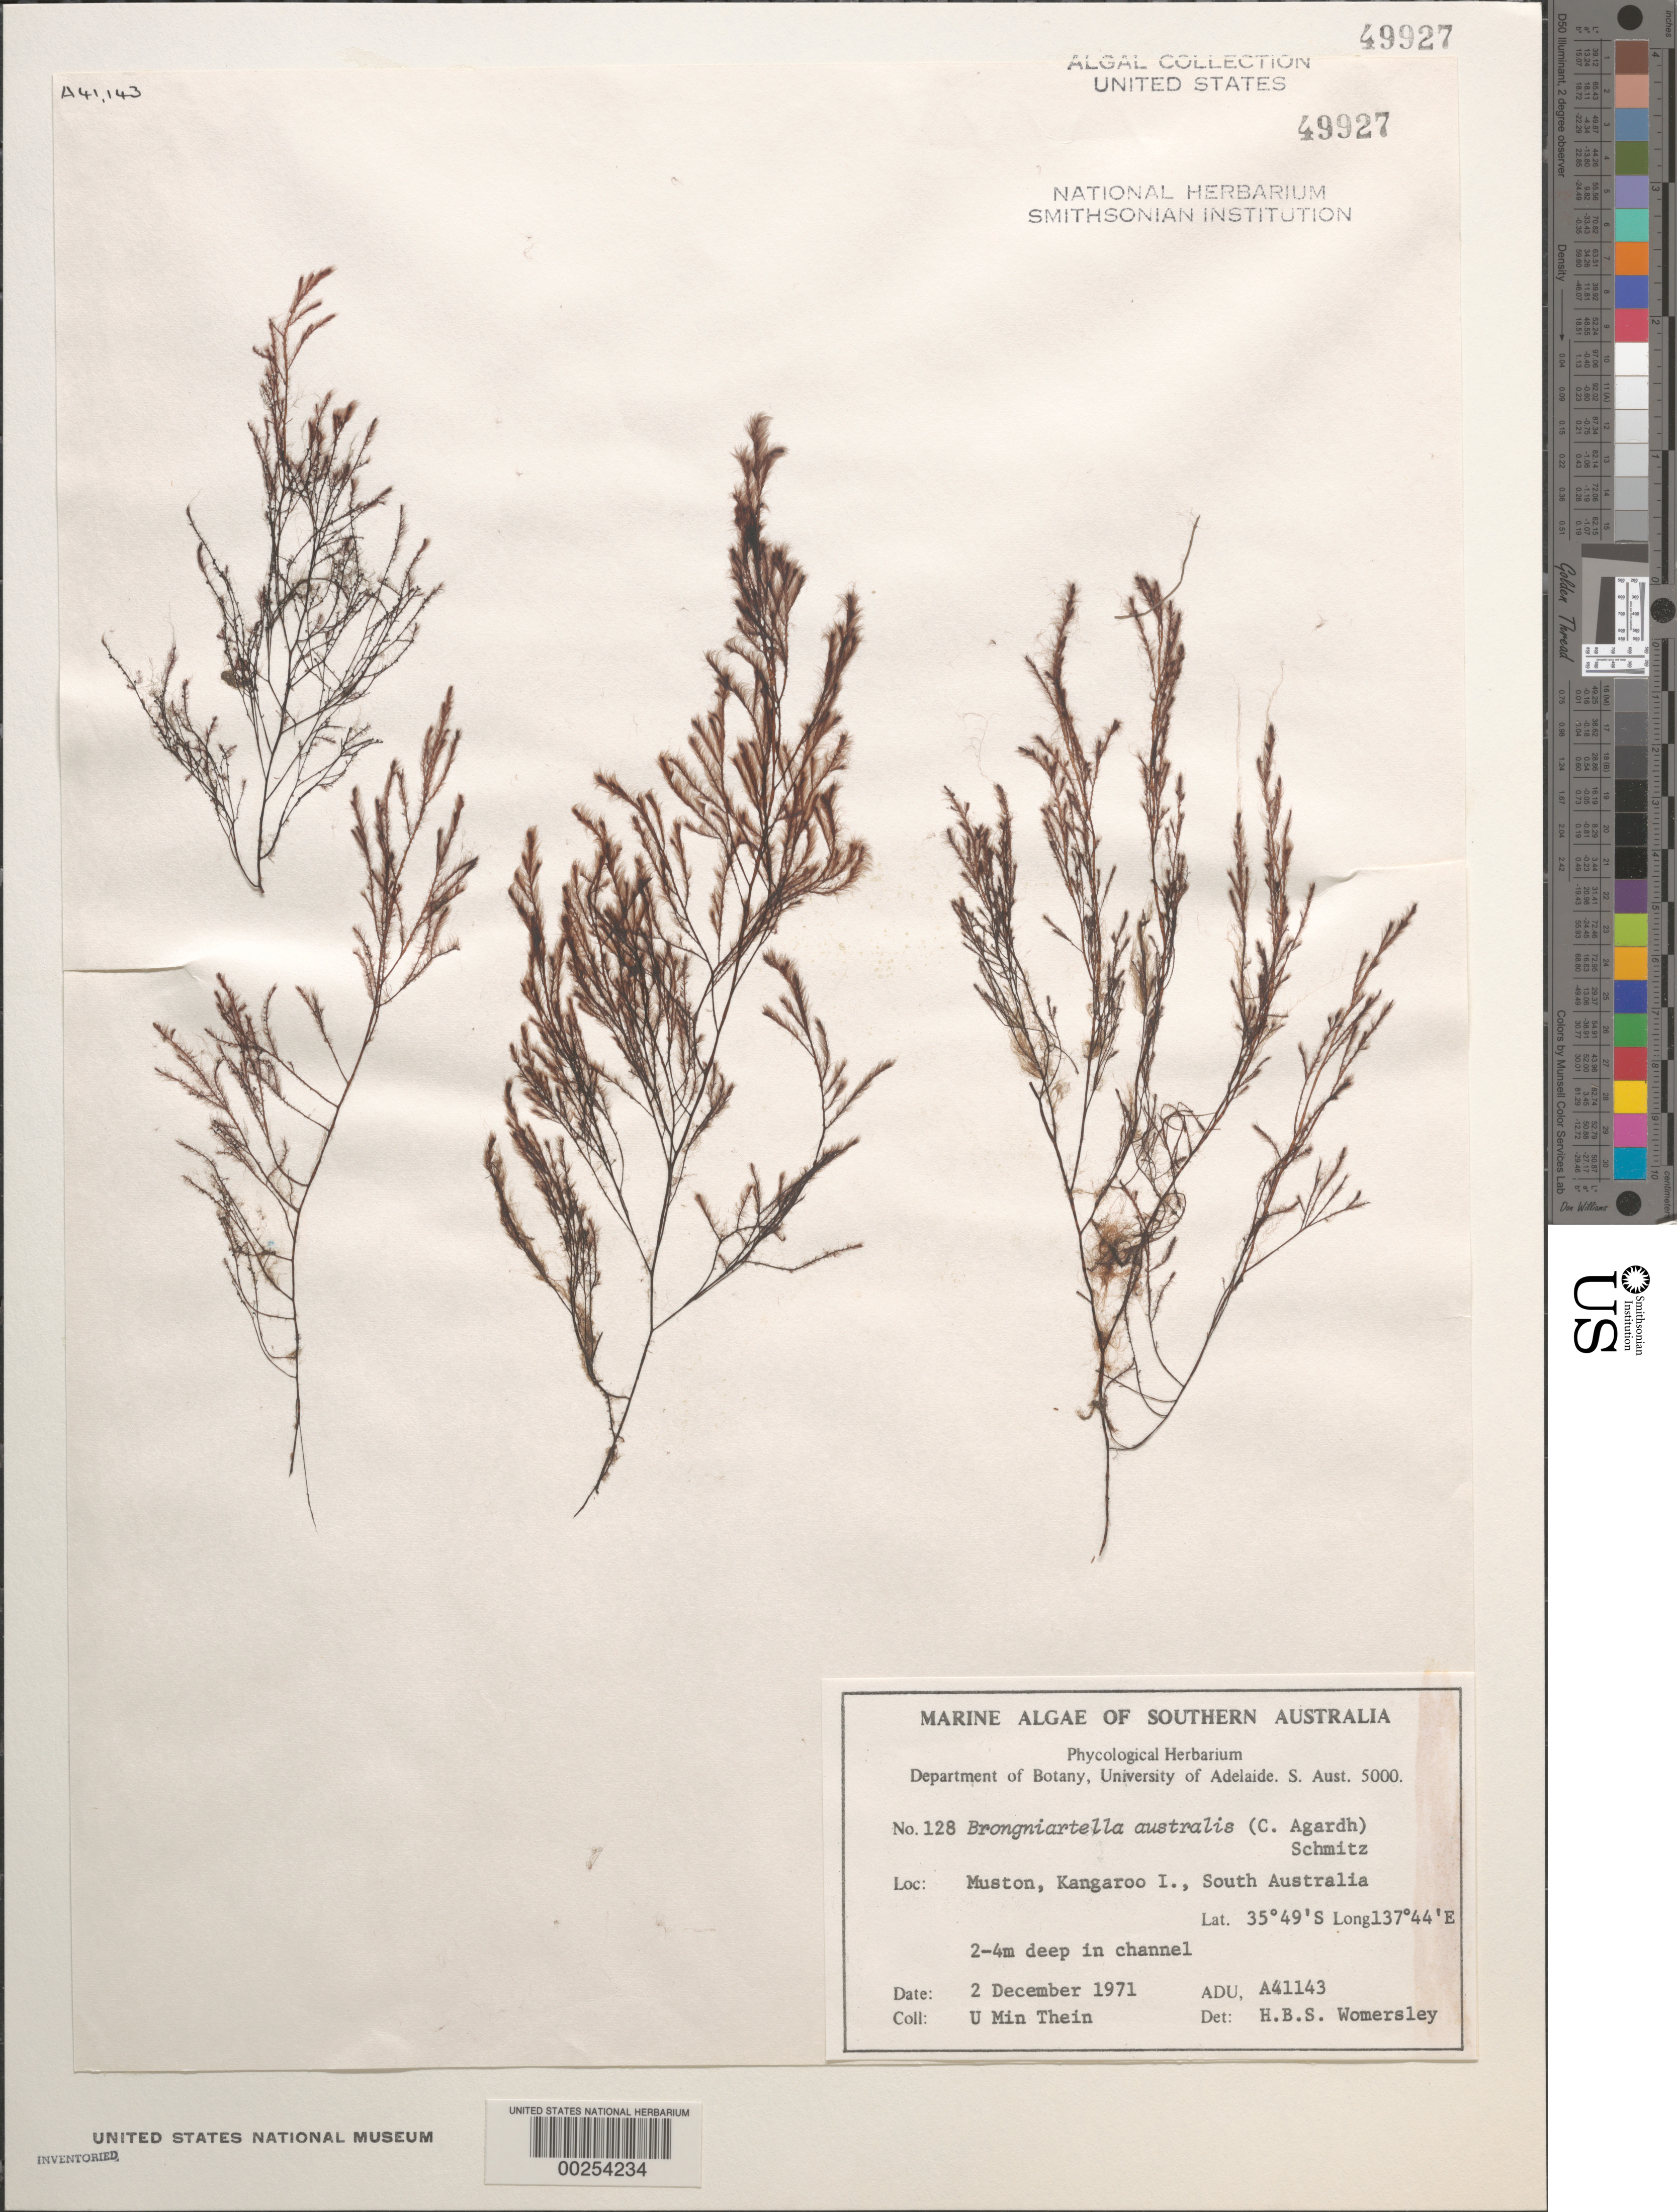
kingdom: Plantae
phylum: Rhodophyta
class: Florideophyceae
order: Ceramiales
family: Rhodomelaceae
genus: Brongniartella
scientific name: Brongniartella australis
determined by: Womersley, H. B. S.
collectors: U. Thein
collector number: ADU 41143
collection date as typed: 02 Dec 1971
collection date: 1971-12-02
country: Australia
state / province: South Australia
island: Kangaroo Island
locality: Muston, St. Vincent Gulf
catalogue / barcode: US 49927